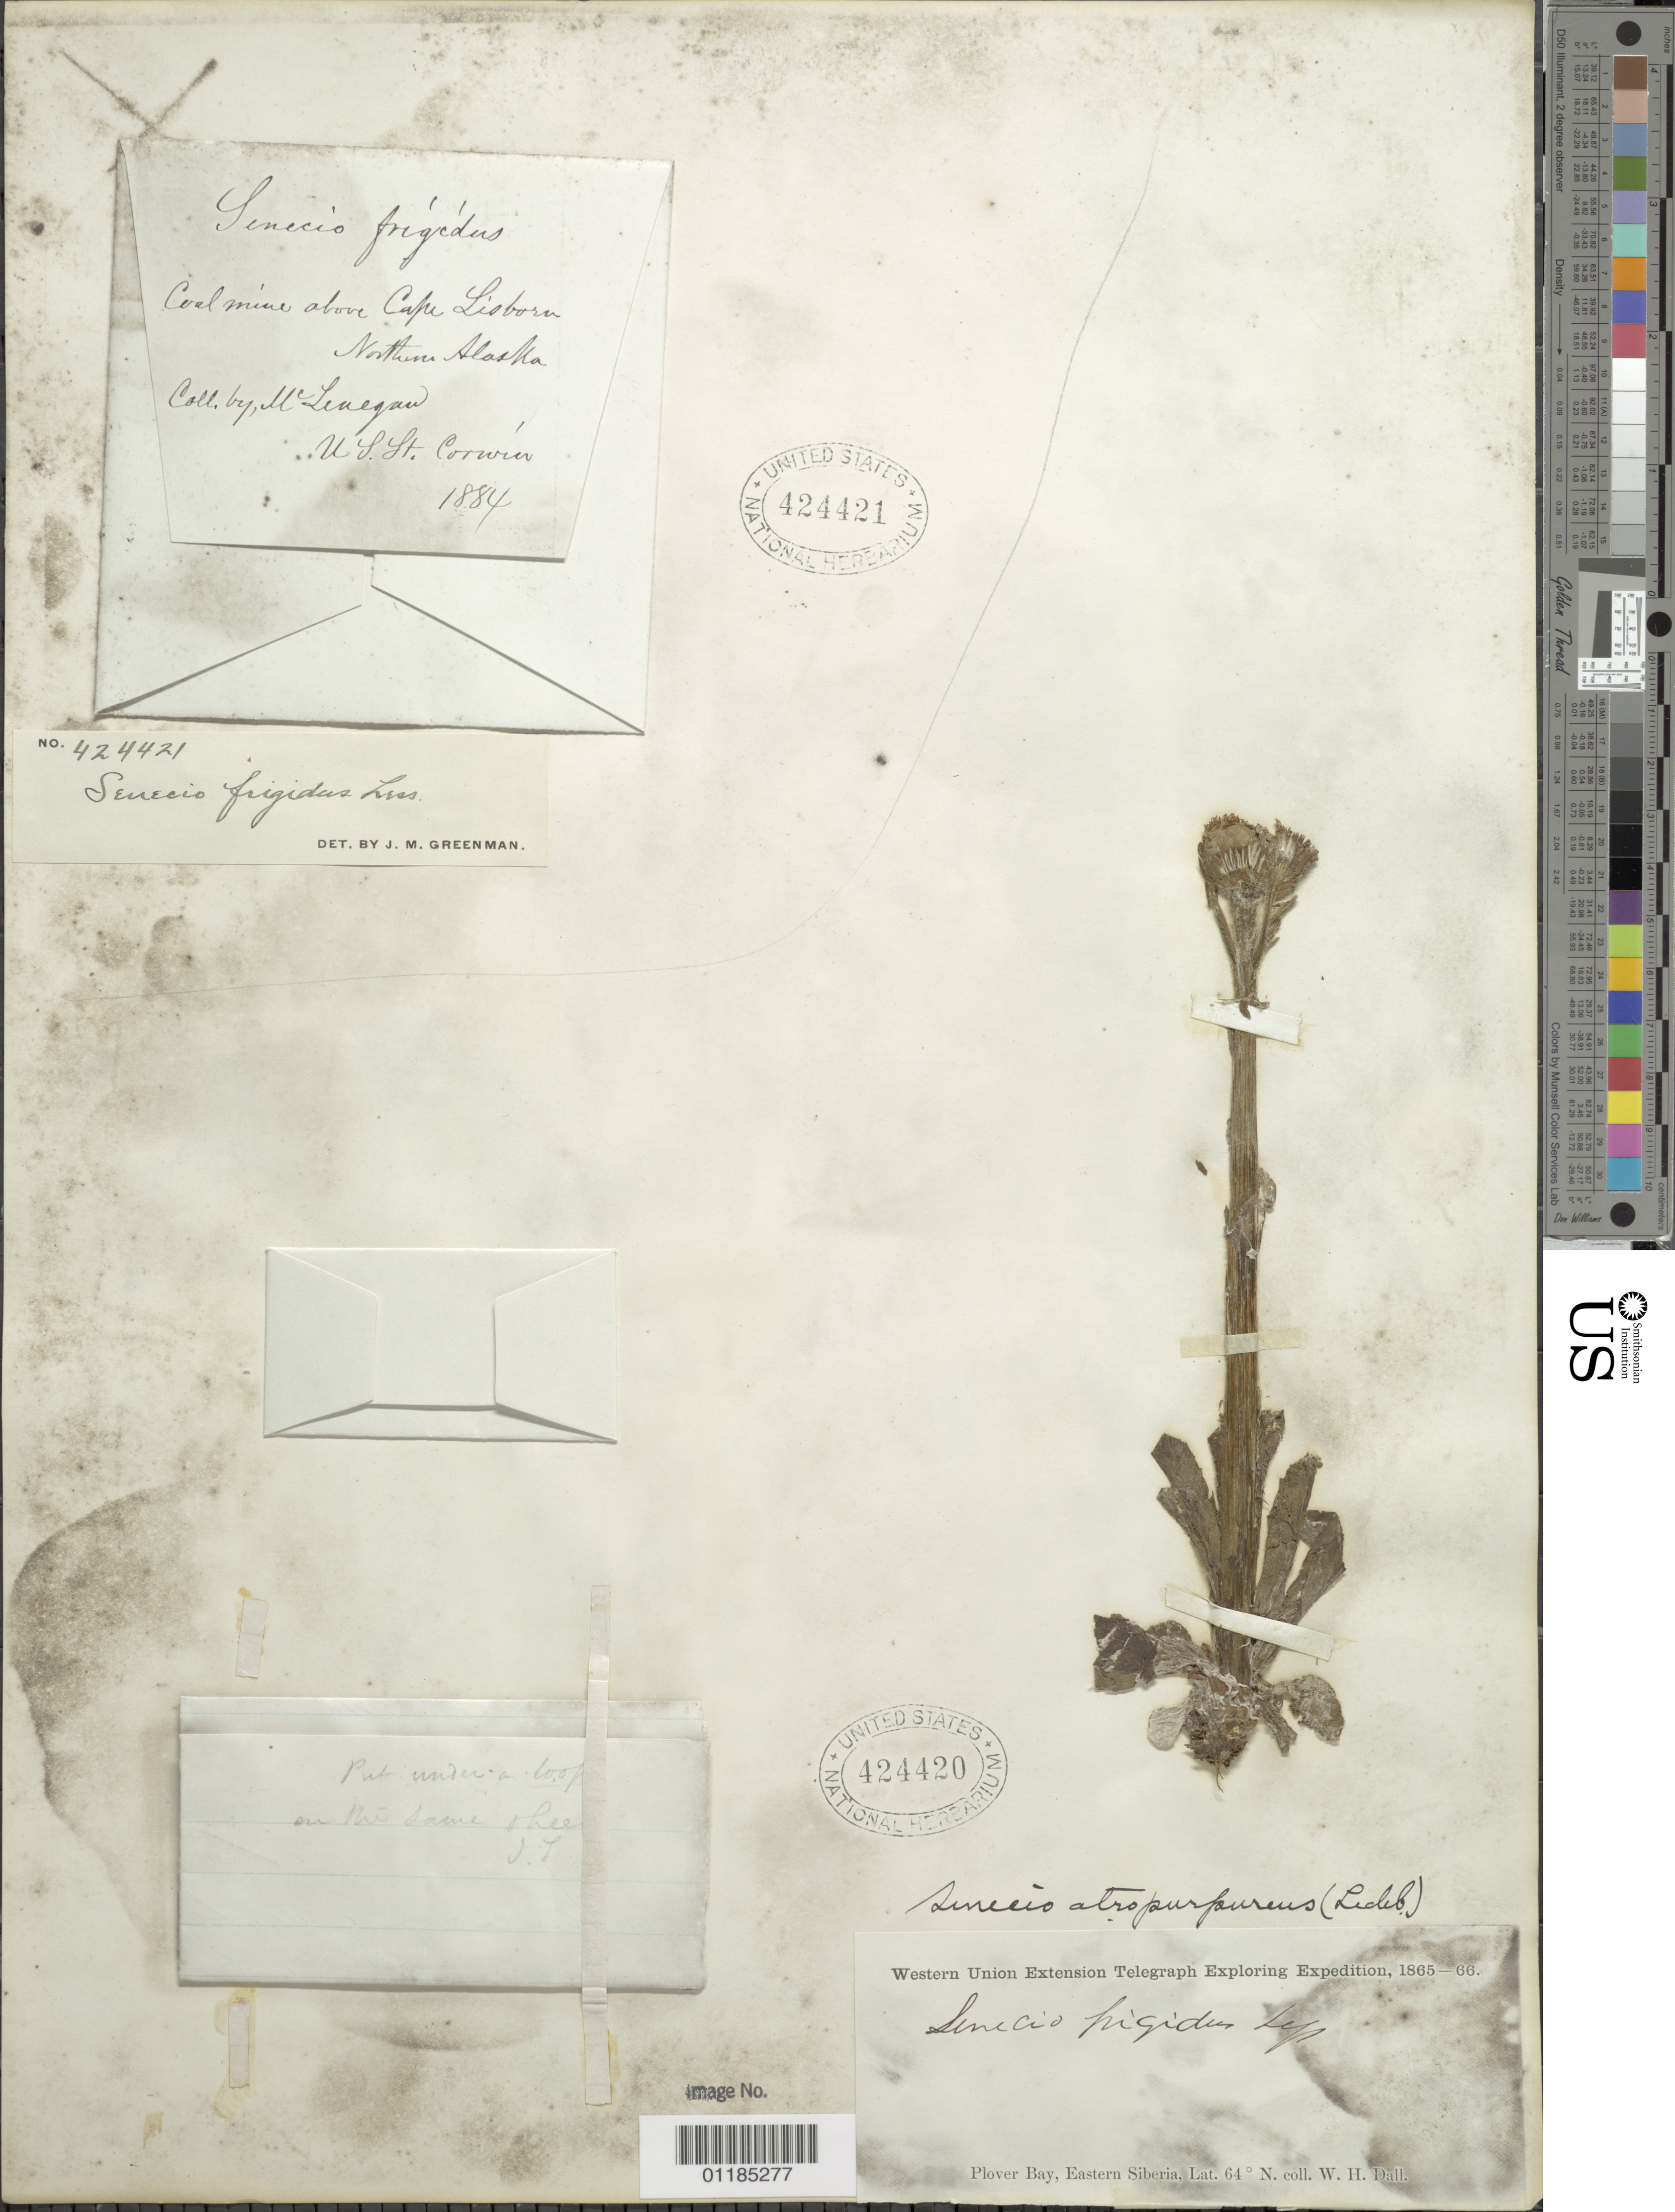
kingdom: Plantae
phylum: Tracheophyta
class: Magnoliopsida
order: Asterales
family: Asteraceae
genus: Tephroseris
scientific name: Tephroseris integrifolia subsp. atropurpurea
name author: (Ledeb.) B. Nord.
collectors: McLenegan & Corwin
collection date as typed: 1884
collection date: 1884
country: United States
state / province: Alaska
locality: Coal mine above Cape Lisborn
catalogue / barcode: US 424421